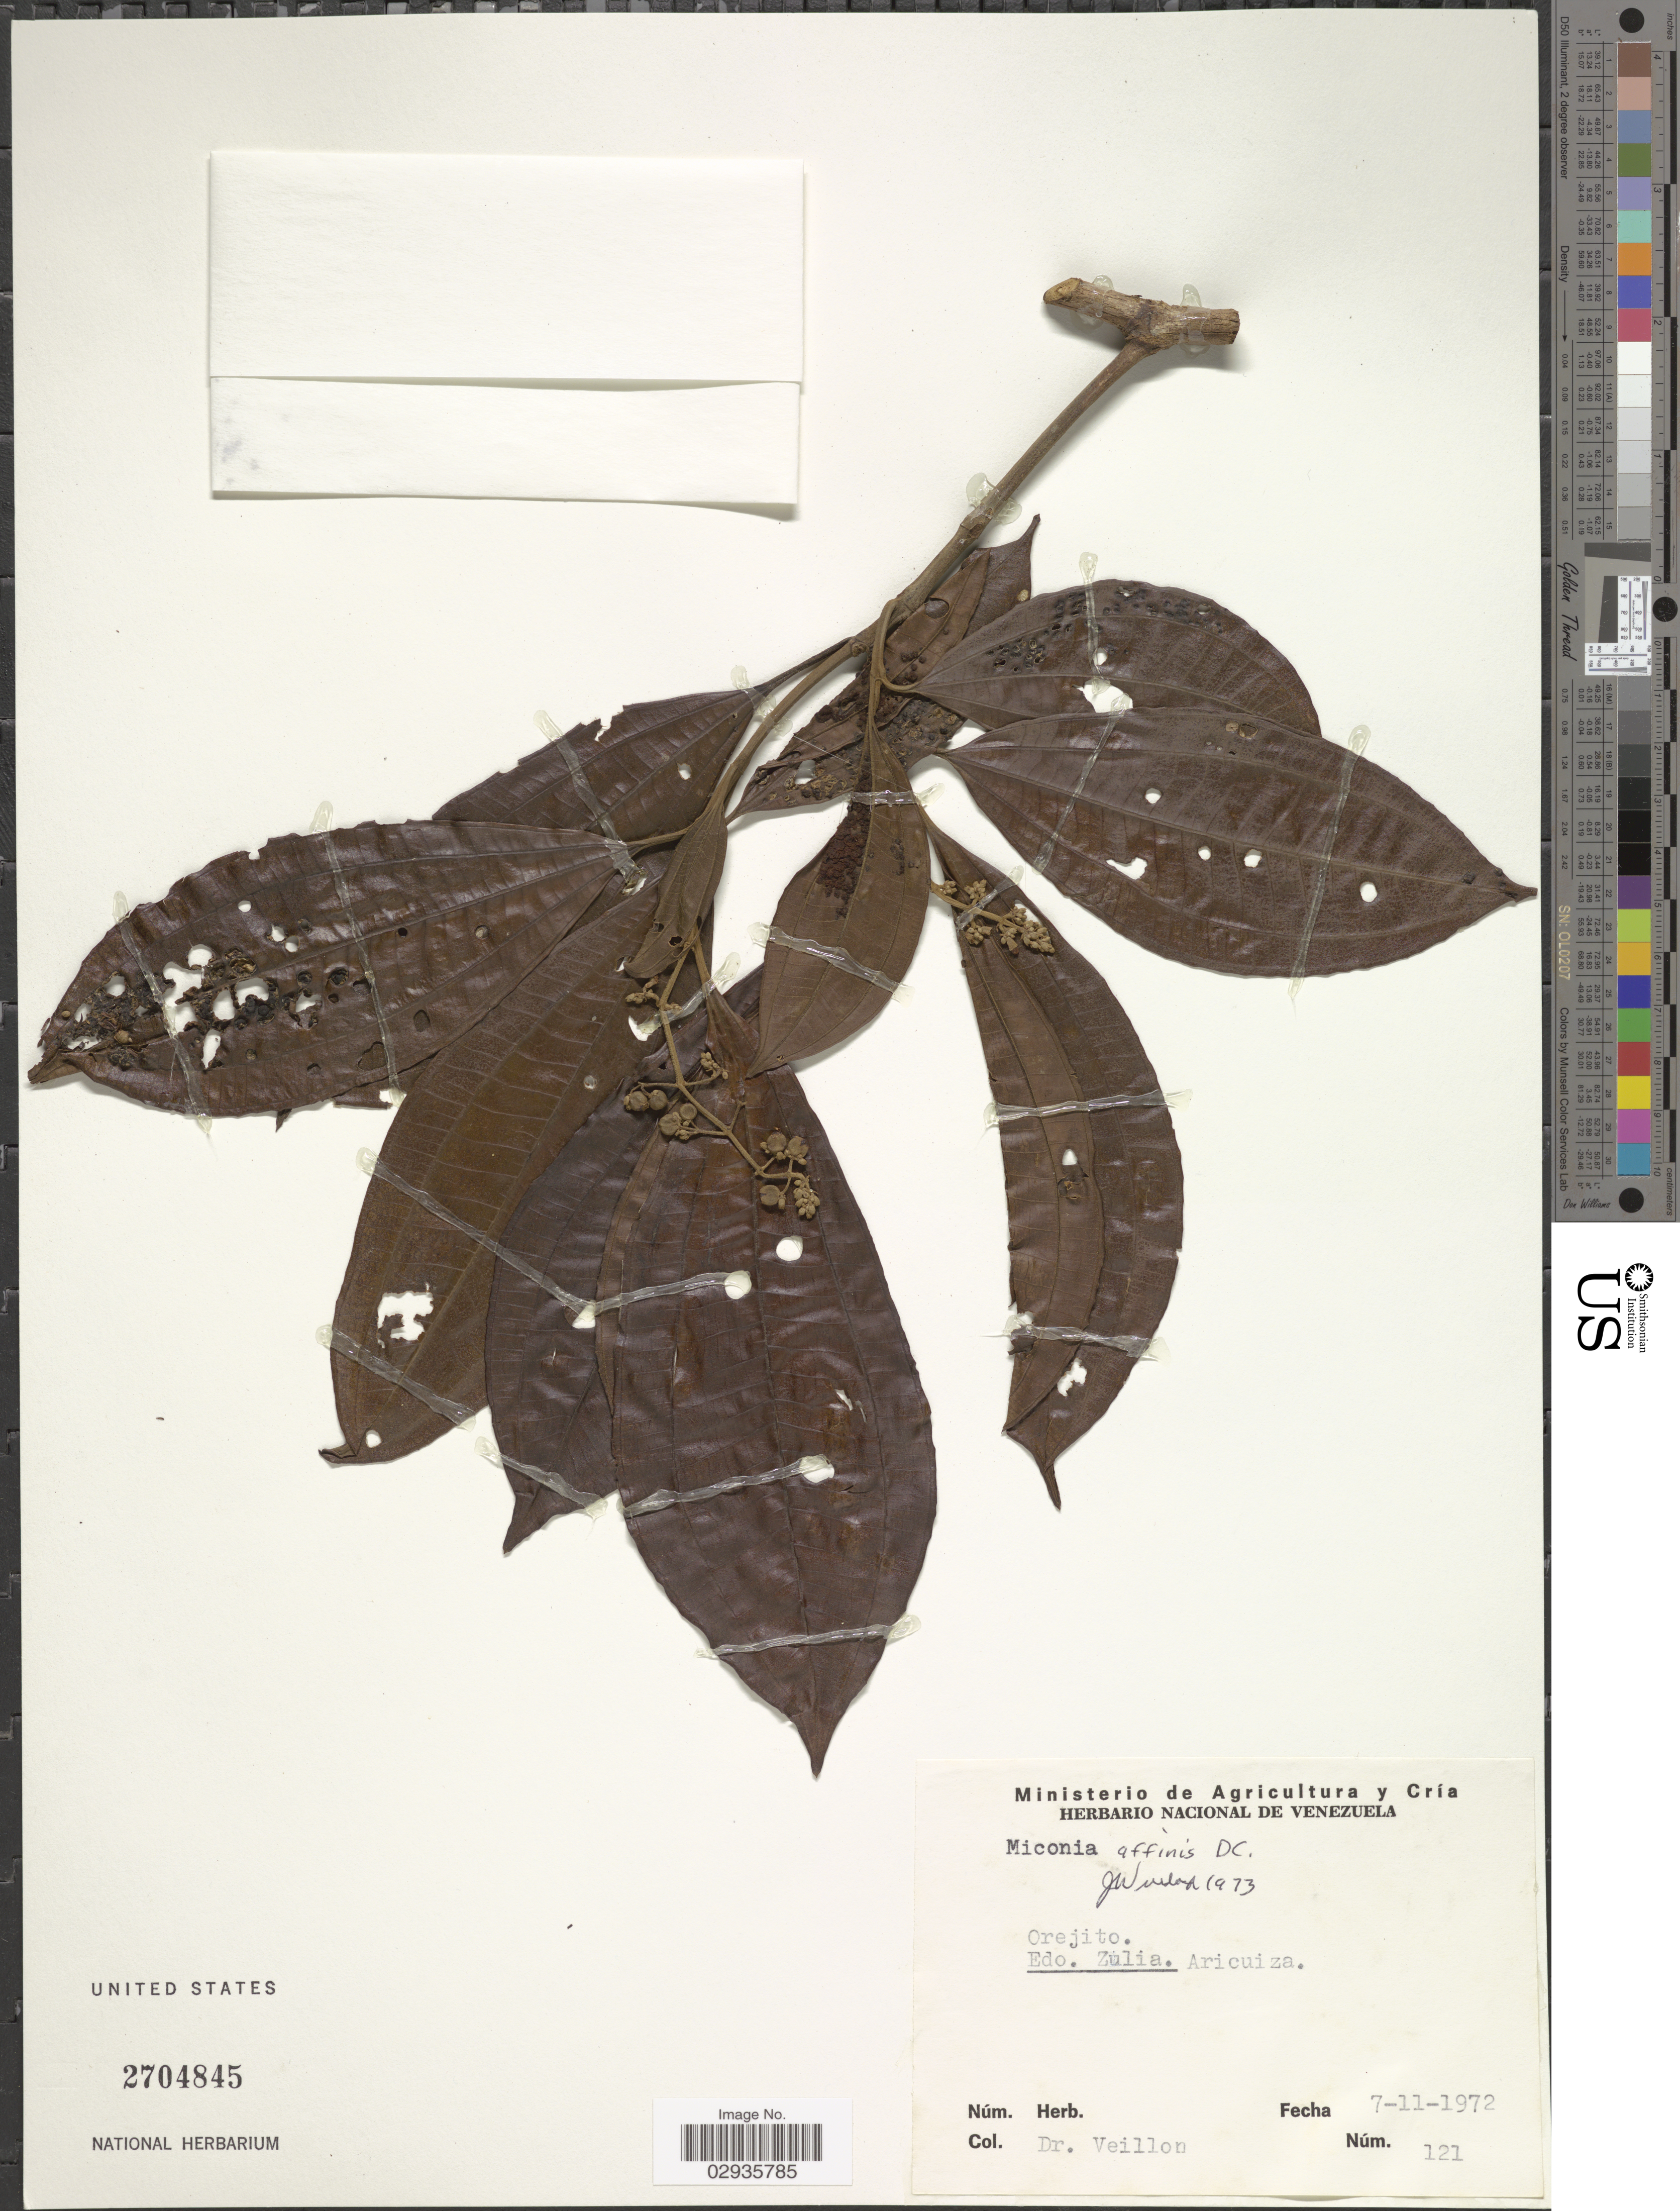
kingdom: Plantae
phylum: Tracheophyta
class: Magnoliopsida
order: Myrtales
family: Melastomataceae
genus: Miconia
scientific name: Miconia affinis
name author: DC.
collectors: -. Veillon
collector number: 121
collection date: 1972-11-07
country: Venezuela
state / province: Zulia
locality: Aricuiza.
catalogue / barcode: US 2704845